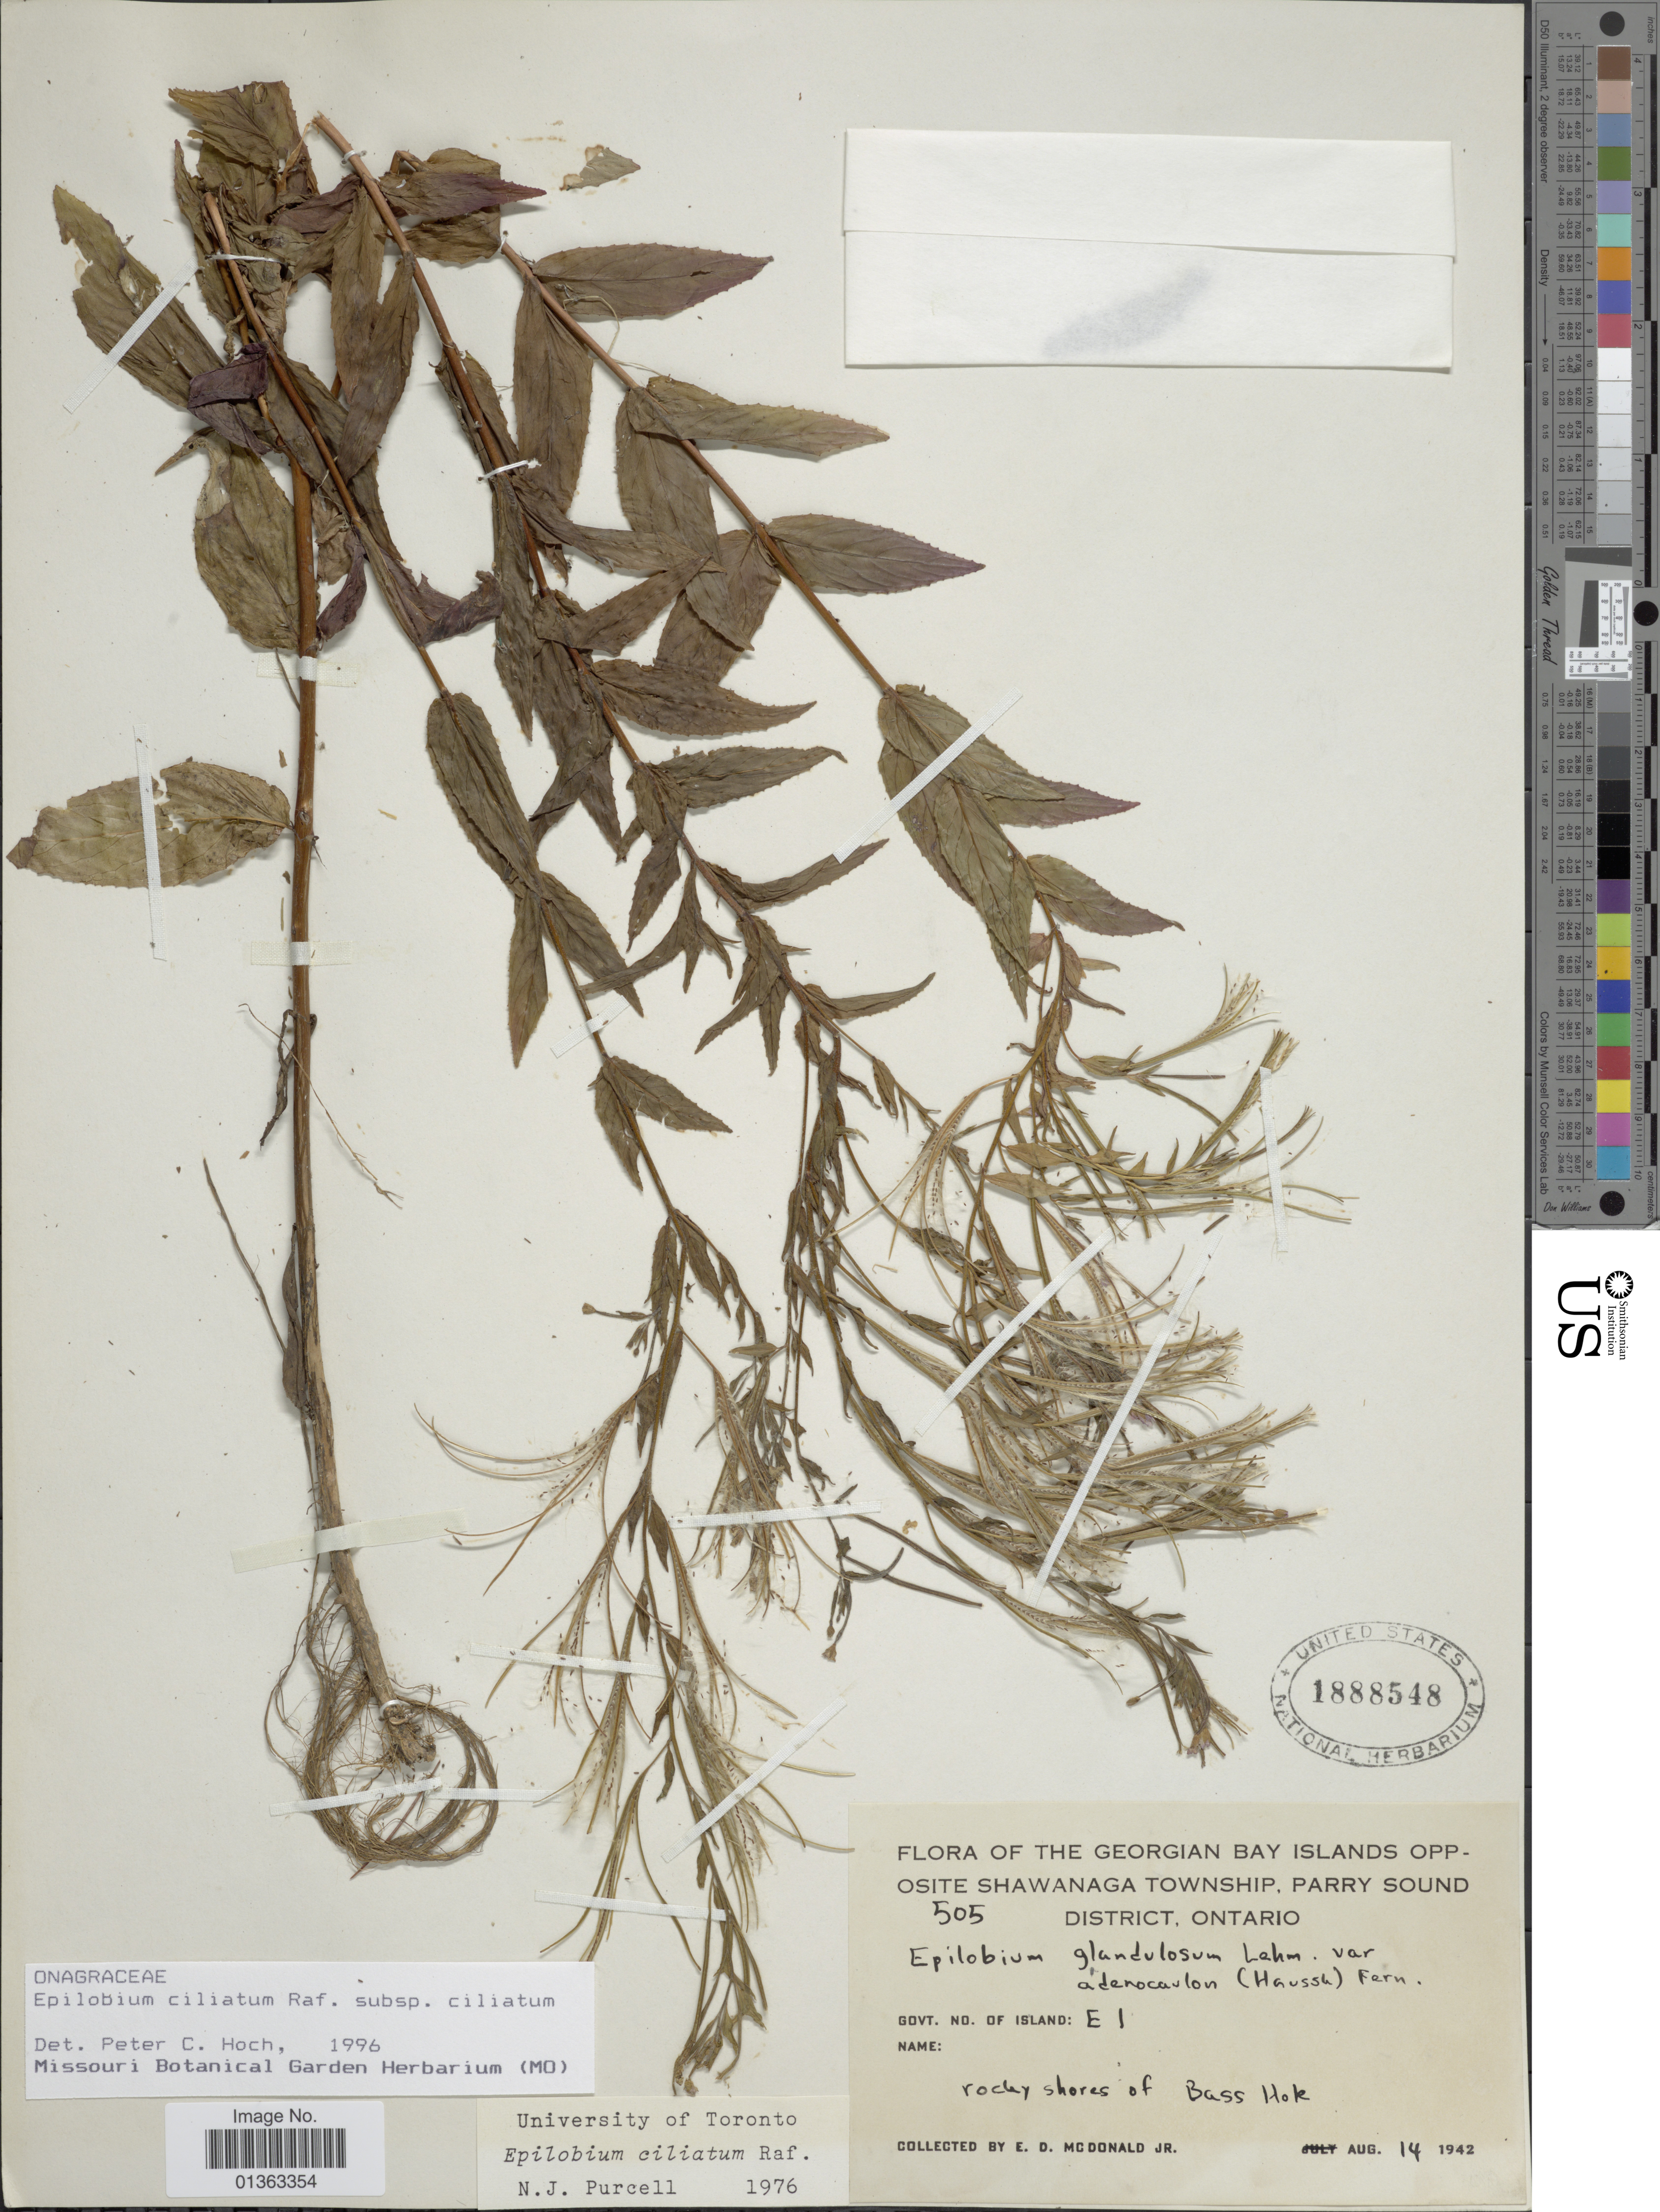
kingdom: Plantae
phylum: Tracheophyta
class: Magnoliopsida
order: Myrtales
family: Onagraceae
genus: Epilobium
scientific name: Epilobium ciliatum subsp. ciliatum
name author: Raf.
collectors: E. D. McDonald Jr.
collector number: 505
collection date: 1942-08-14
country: Canada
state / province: Ontario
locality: Georgian Bay Islands opposite Shawanaga Township, Parry Sound District. Govt. No. of Island: E 1.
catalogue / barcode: US 1888548